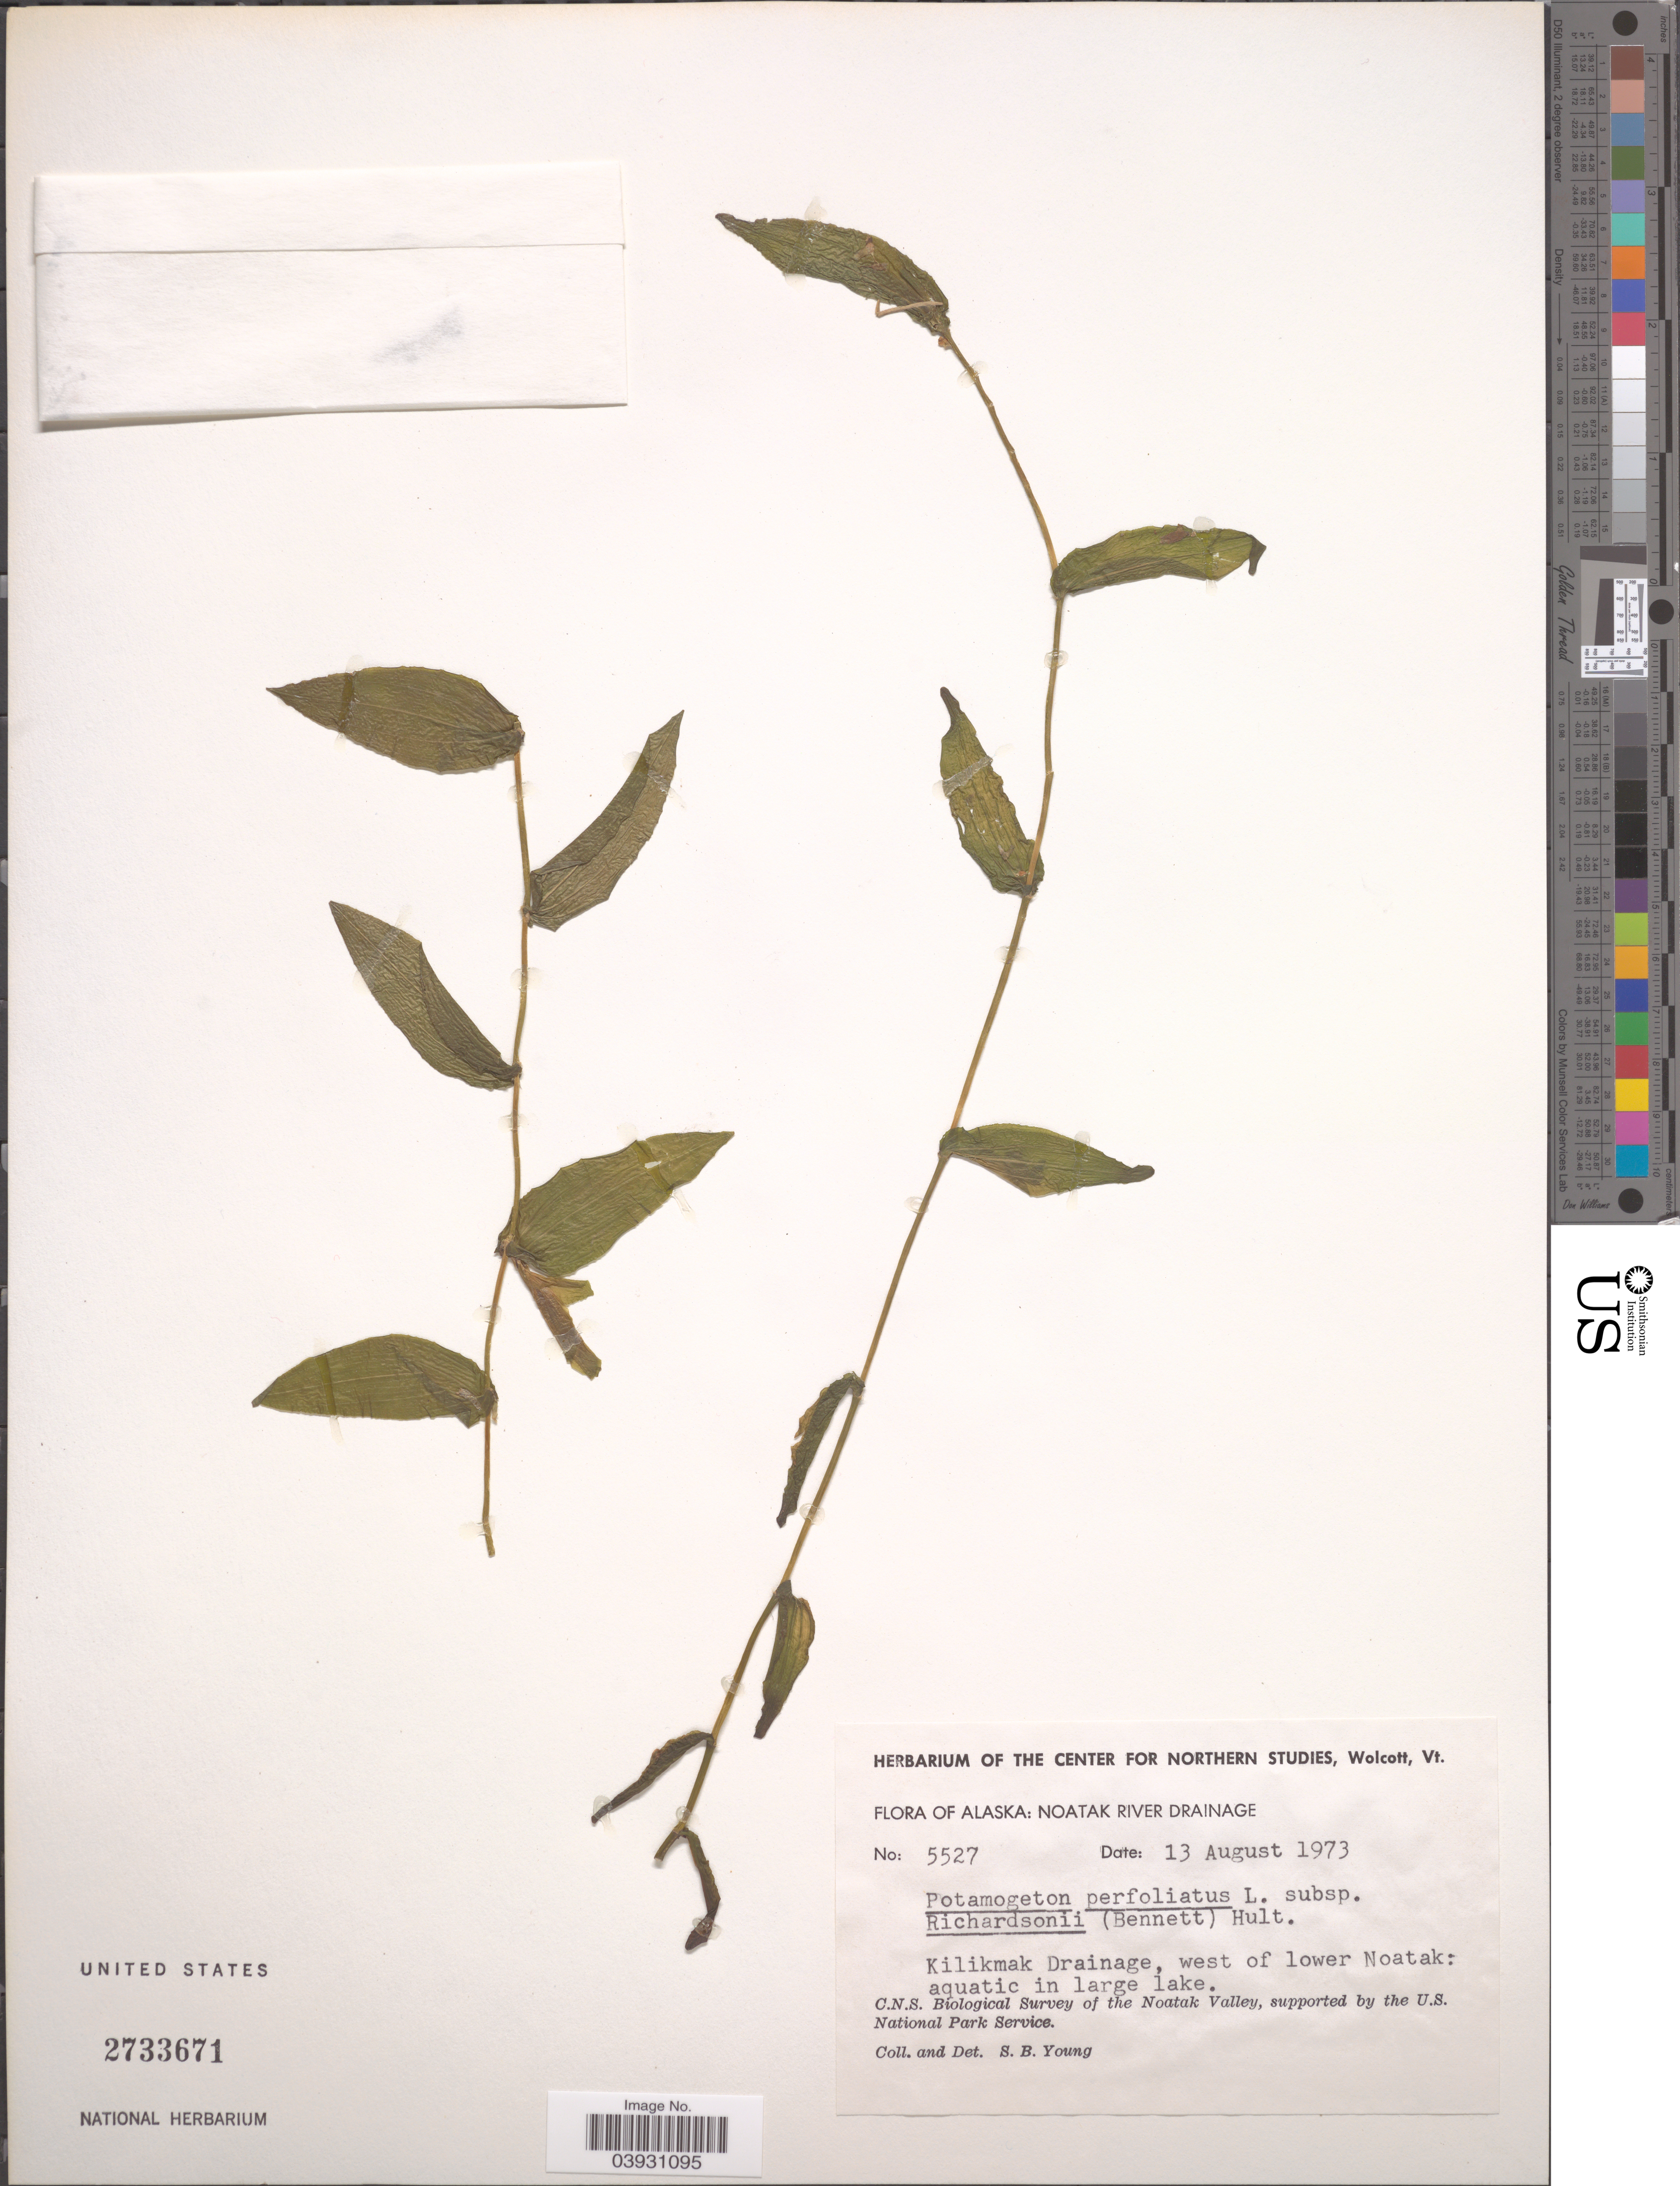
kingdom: Plantae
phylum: Tracheophyta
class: Liliopsida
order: Alismatales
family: Potamogetonaceae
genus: Potamogeton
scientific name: Potamogeton richardsonii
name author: (A.W. Benn.) Rydb.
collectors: S. Young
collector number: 5527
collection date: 1973-08-13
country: United States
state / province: Alaska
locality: Noatak River Drainage. Kilikmak Drainage, west of lower Noatak: aquatic in large lake.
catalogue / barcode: US 2733671